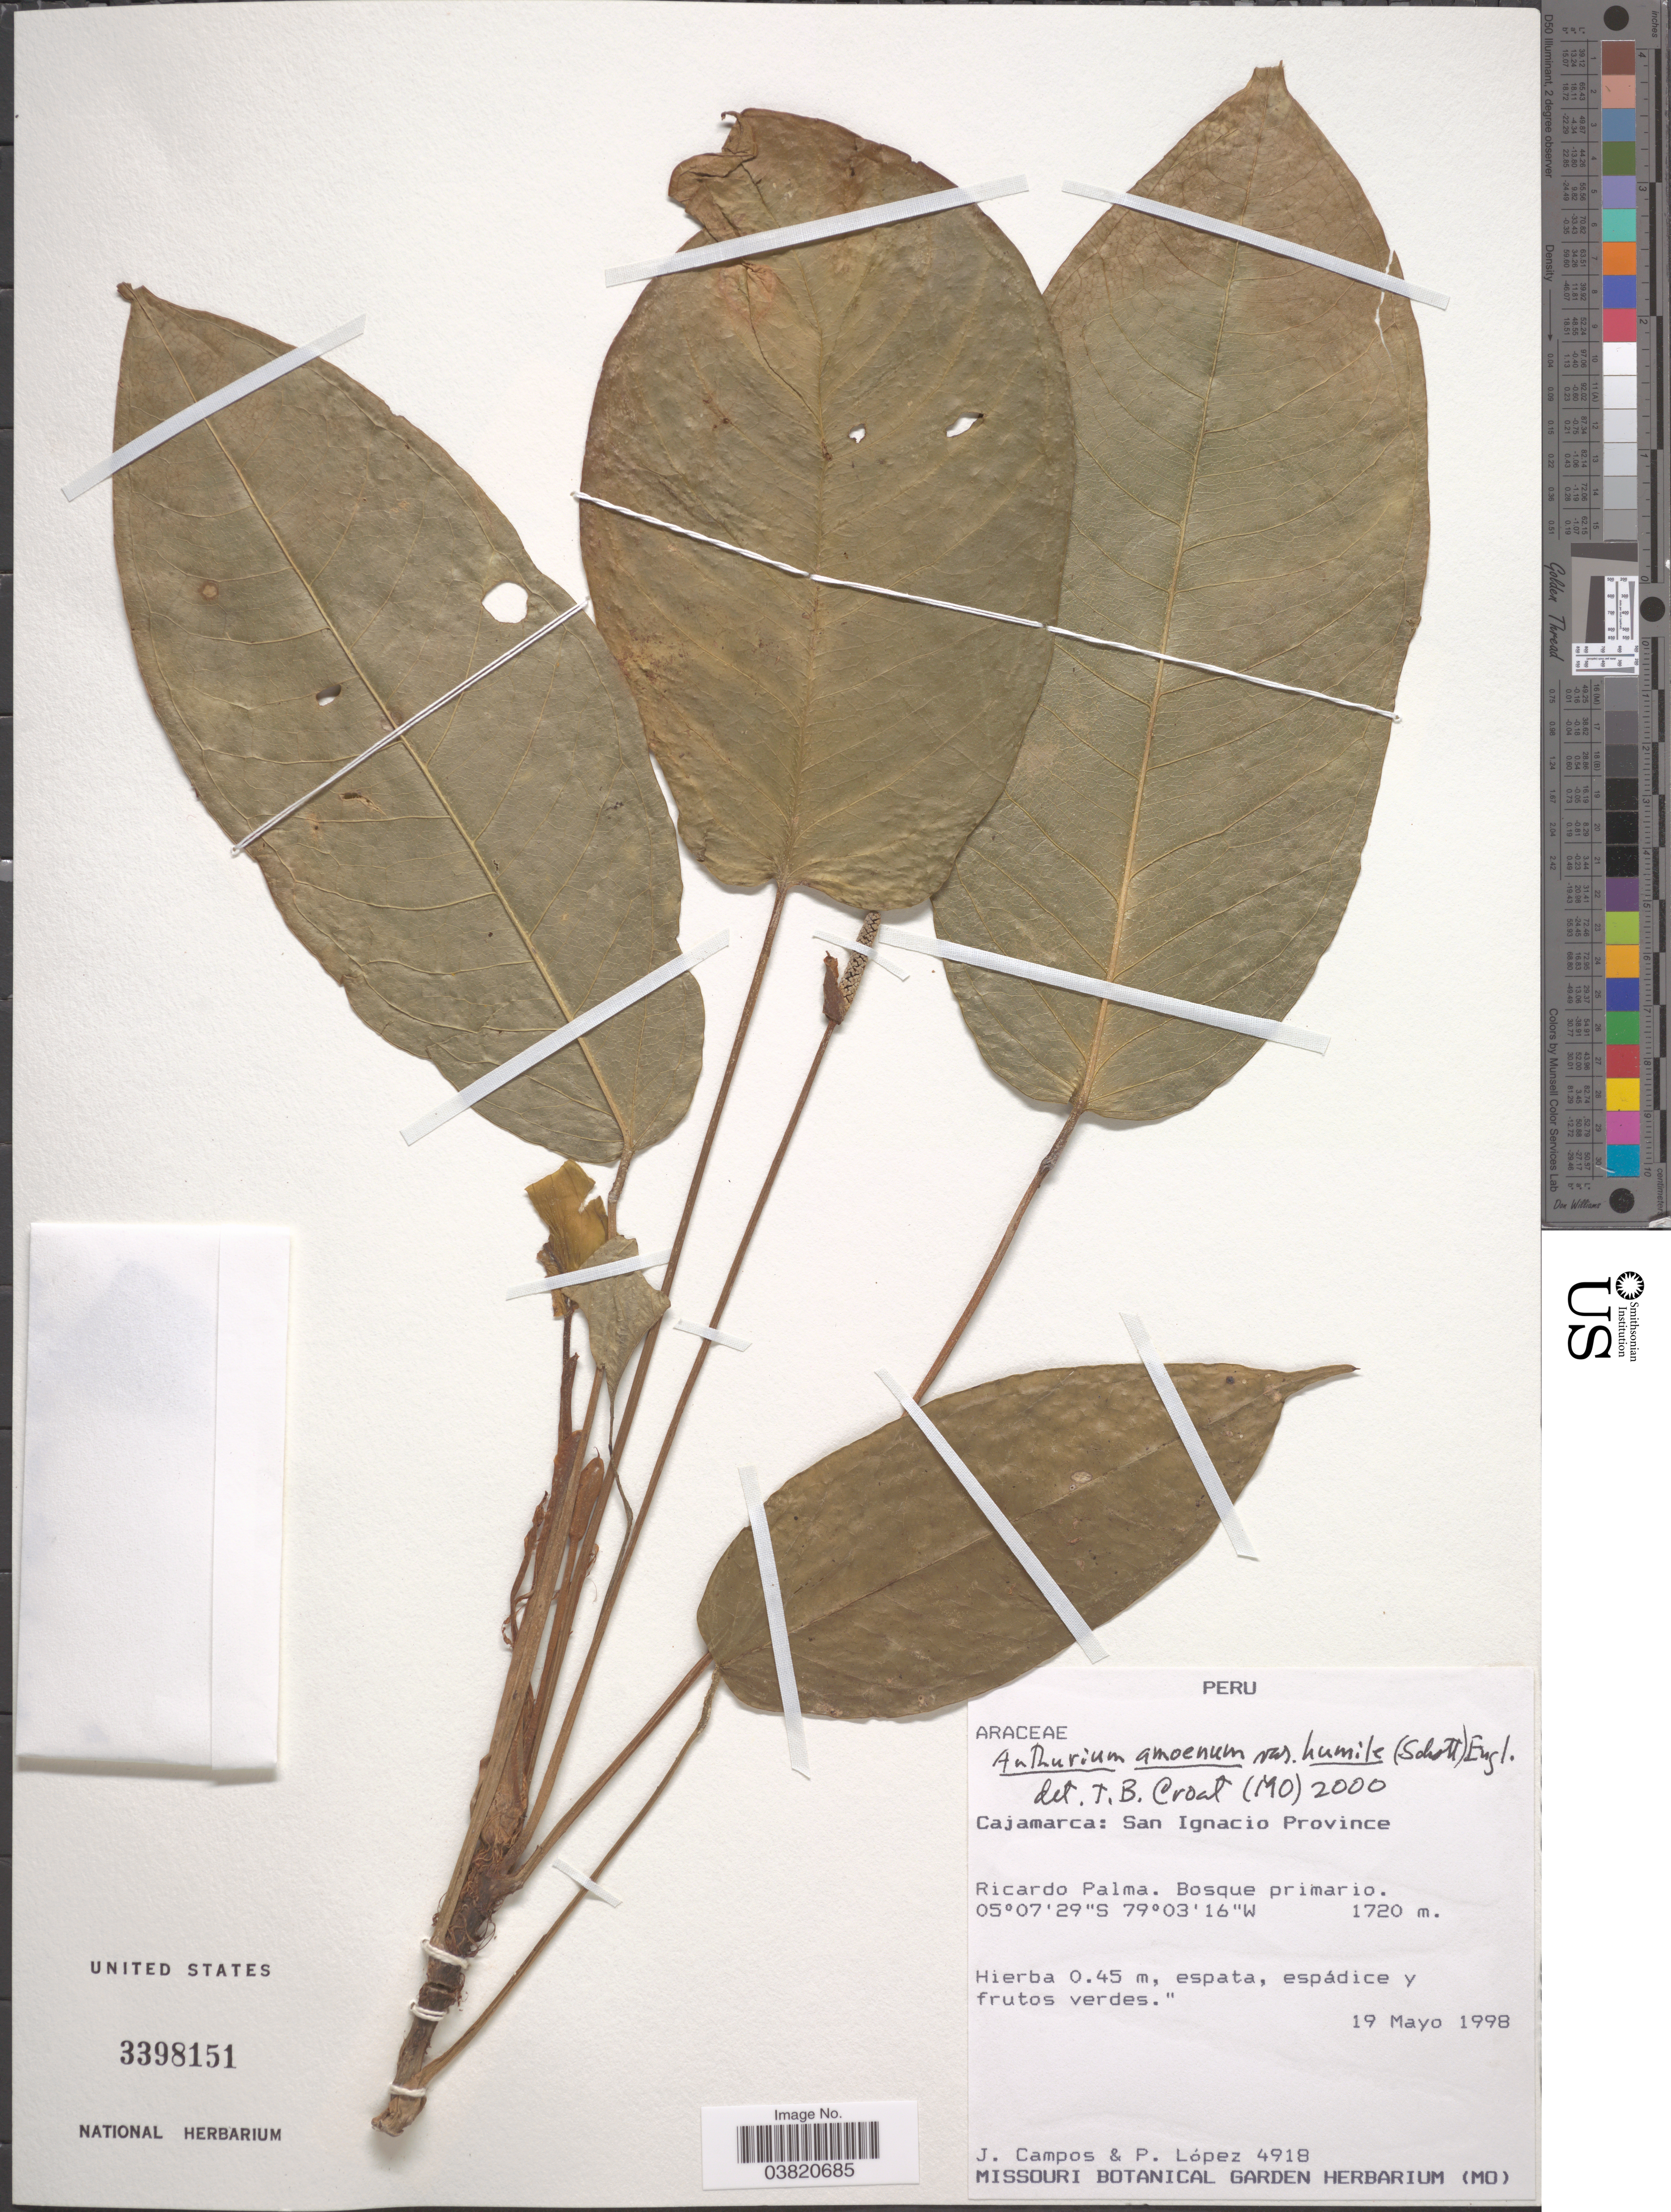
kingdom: Plantae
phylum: Tracheophyta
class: Liliopsida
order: Alismatales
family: Araceae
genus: Anthurium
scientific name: Anthurium amoenum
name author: Kunth & C.D. Bouché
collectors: J. Campos & P. Lopez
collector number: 4918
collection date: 1998-05-19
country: Peru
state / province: Cajamarca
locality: San Ignacio Province. Ricardo Palma.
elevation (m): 1720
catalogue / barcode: US 3398151